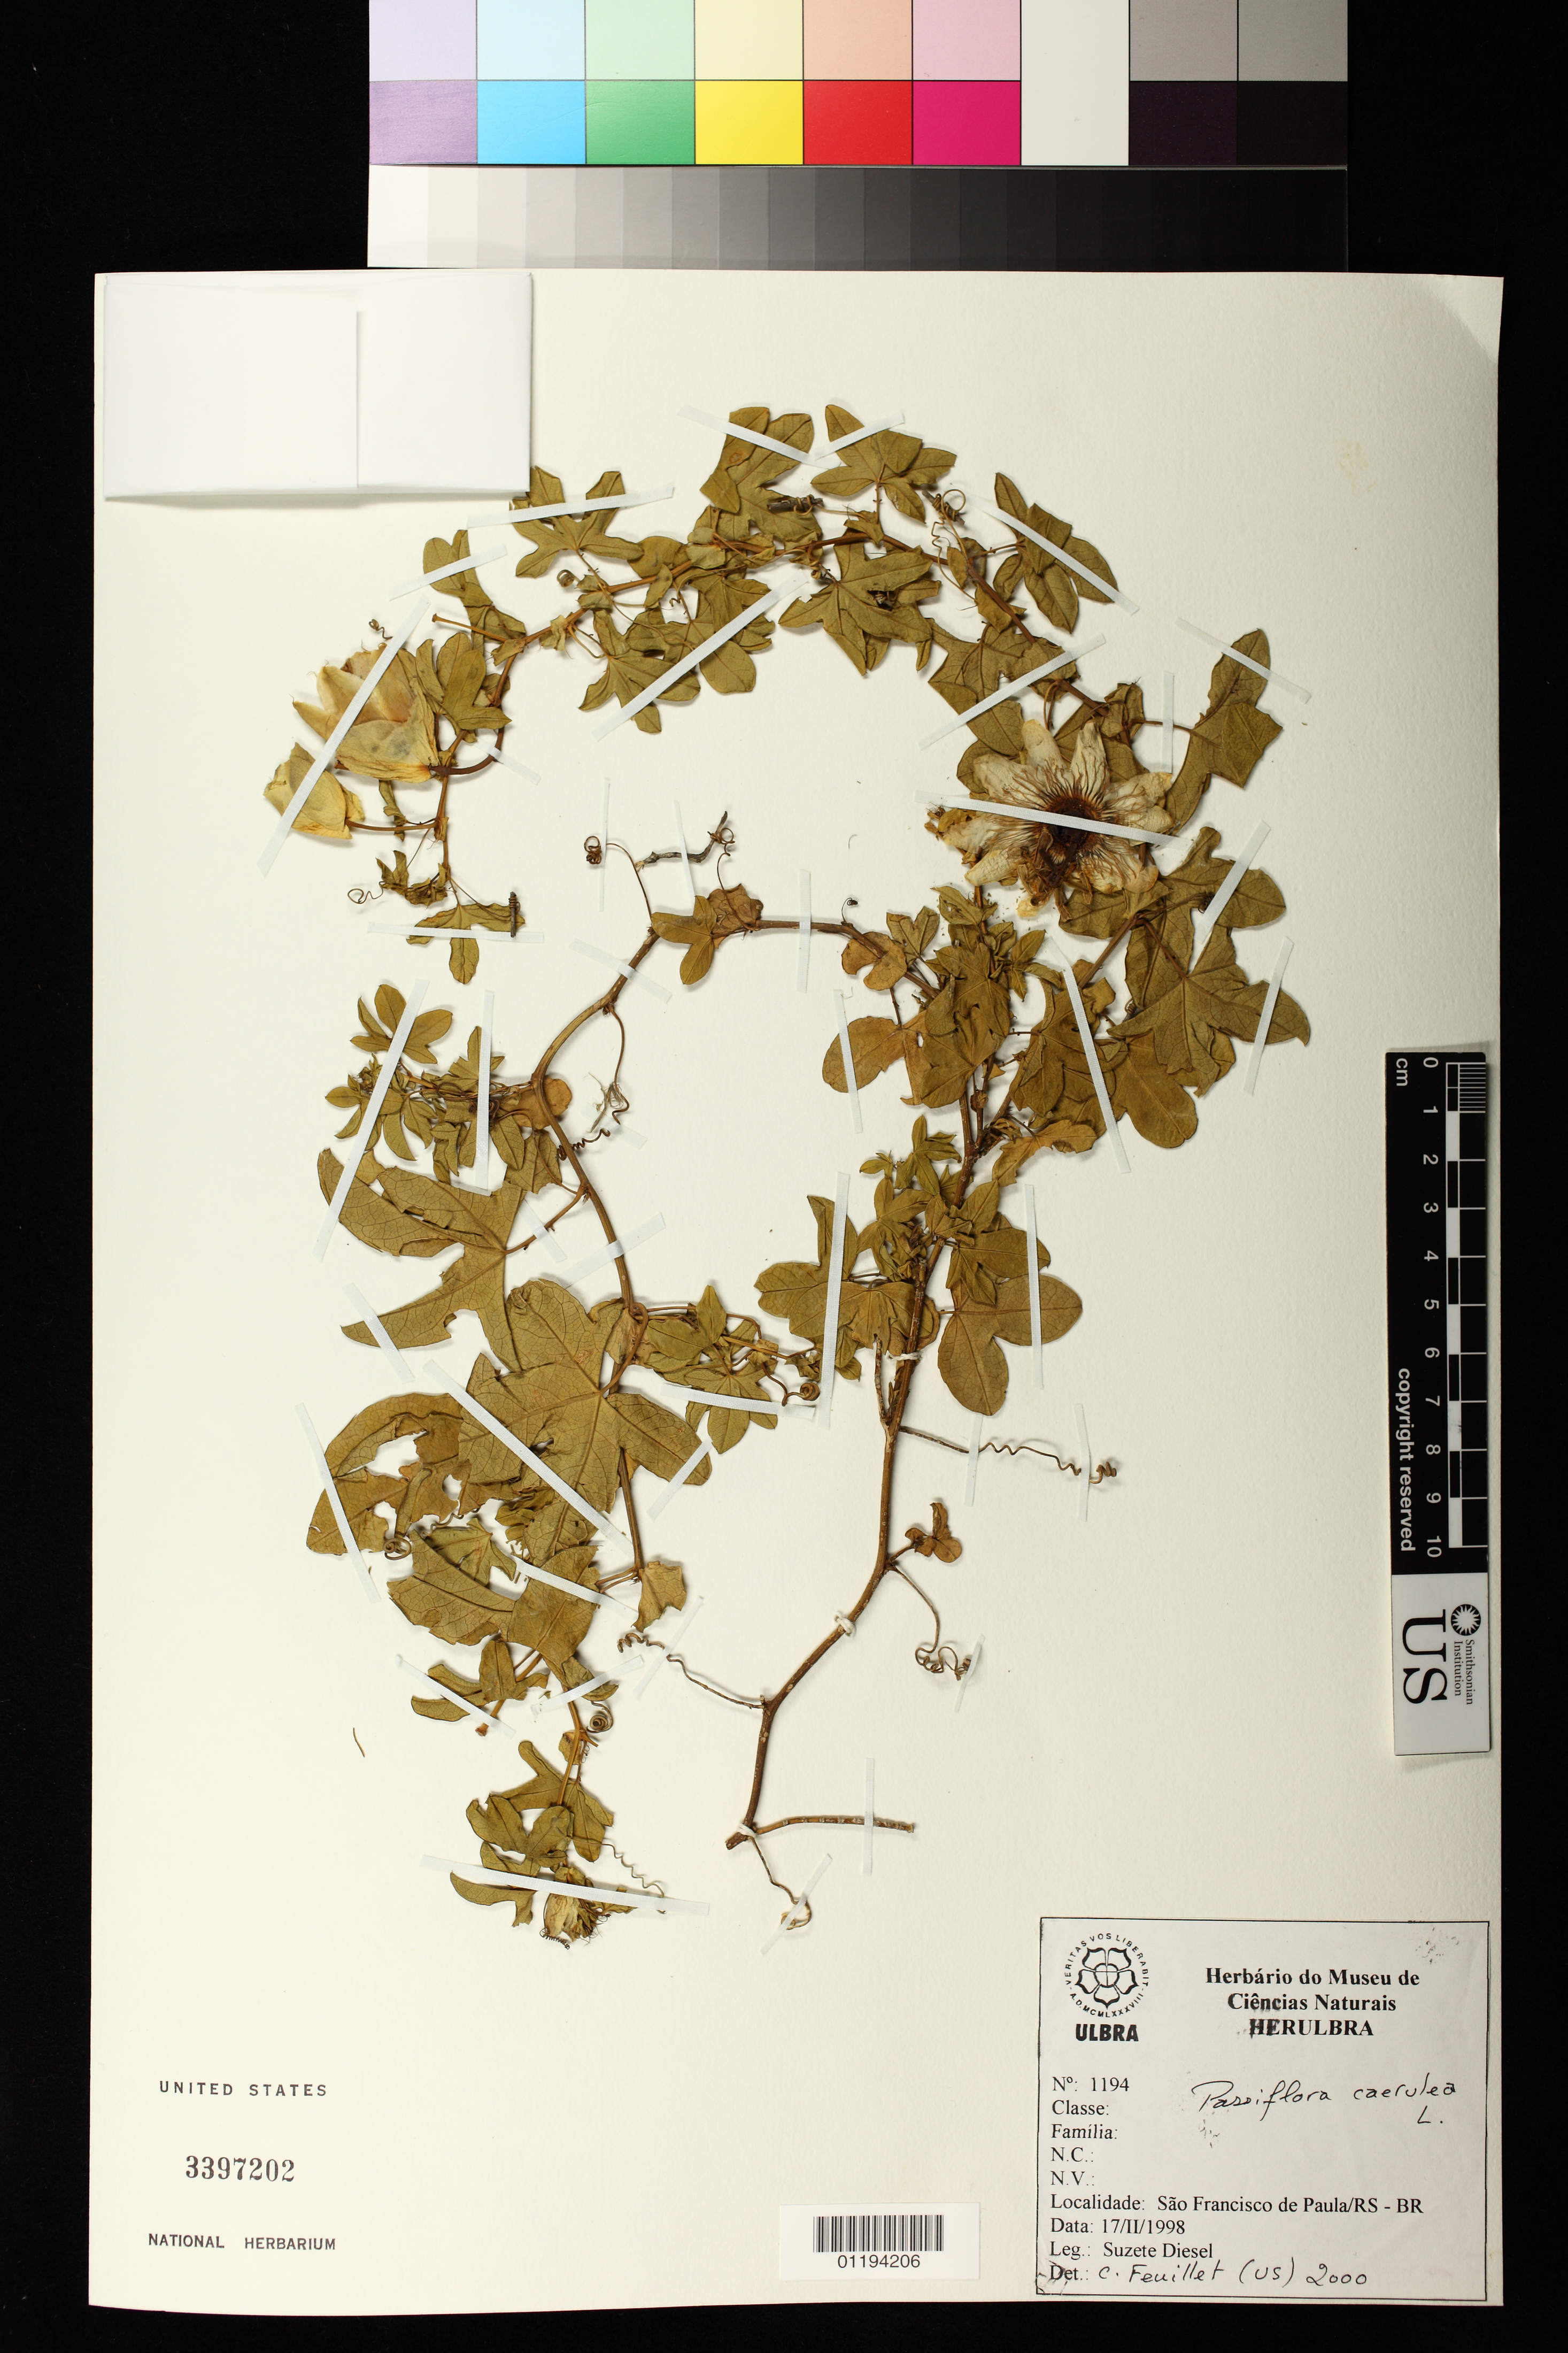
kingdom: Plantae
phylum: Tracheophyta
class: Magnoliopsida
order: Malpighiales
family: Passifloraceae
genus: Passiflora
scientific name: Passiflora caerulea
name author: L.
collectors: S. Diesel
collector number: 1194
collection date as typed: Feb 17 1998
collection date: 1998-02-17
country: Brazil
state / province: Rio Grande do Sul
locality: Sao Francisco de Paula/RS-BR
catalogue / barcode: US 3397202